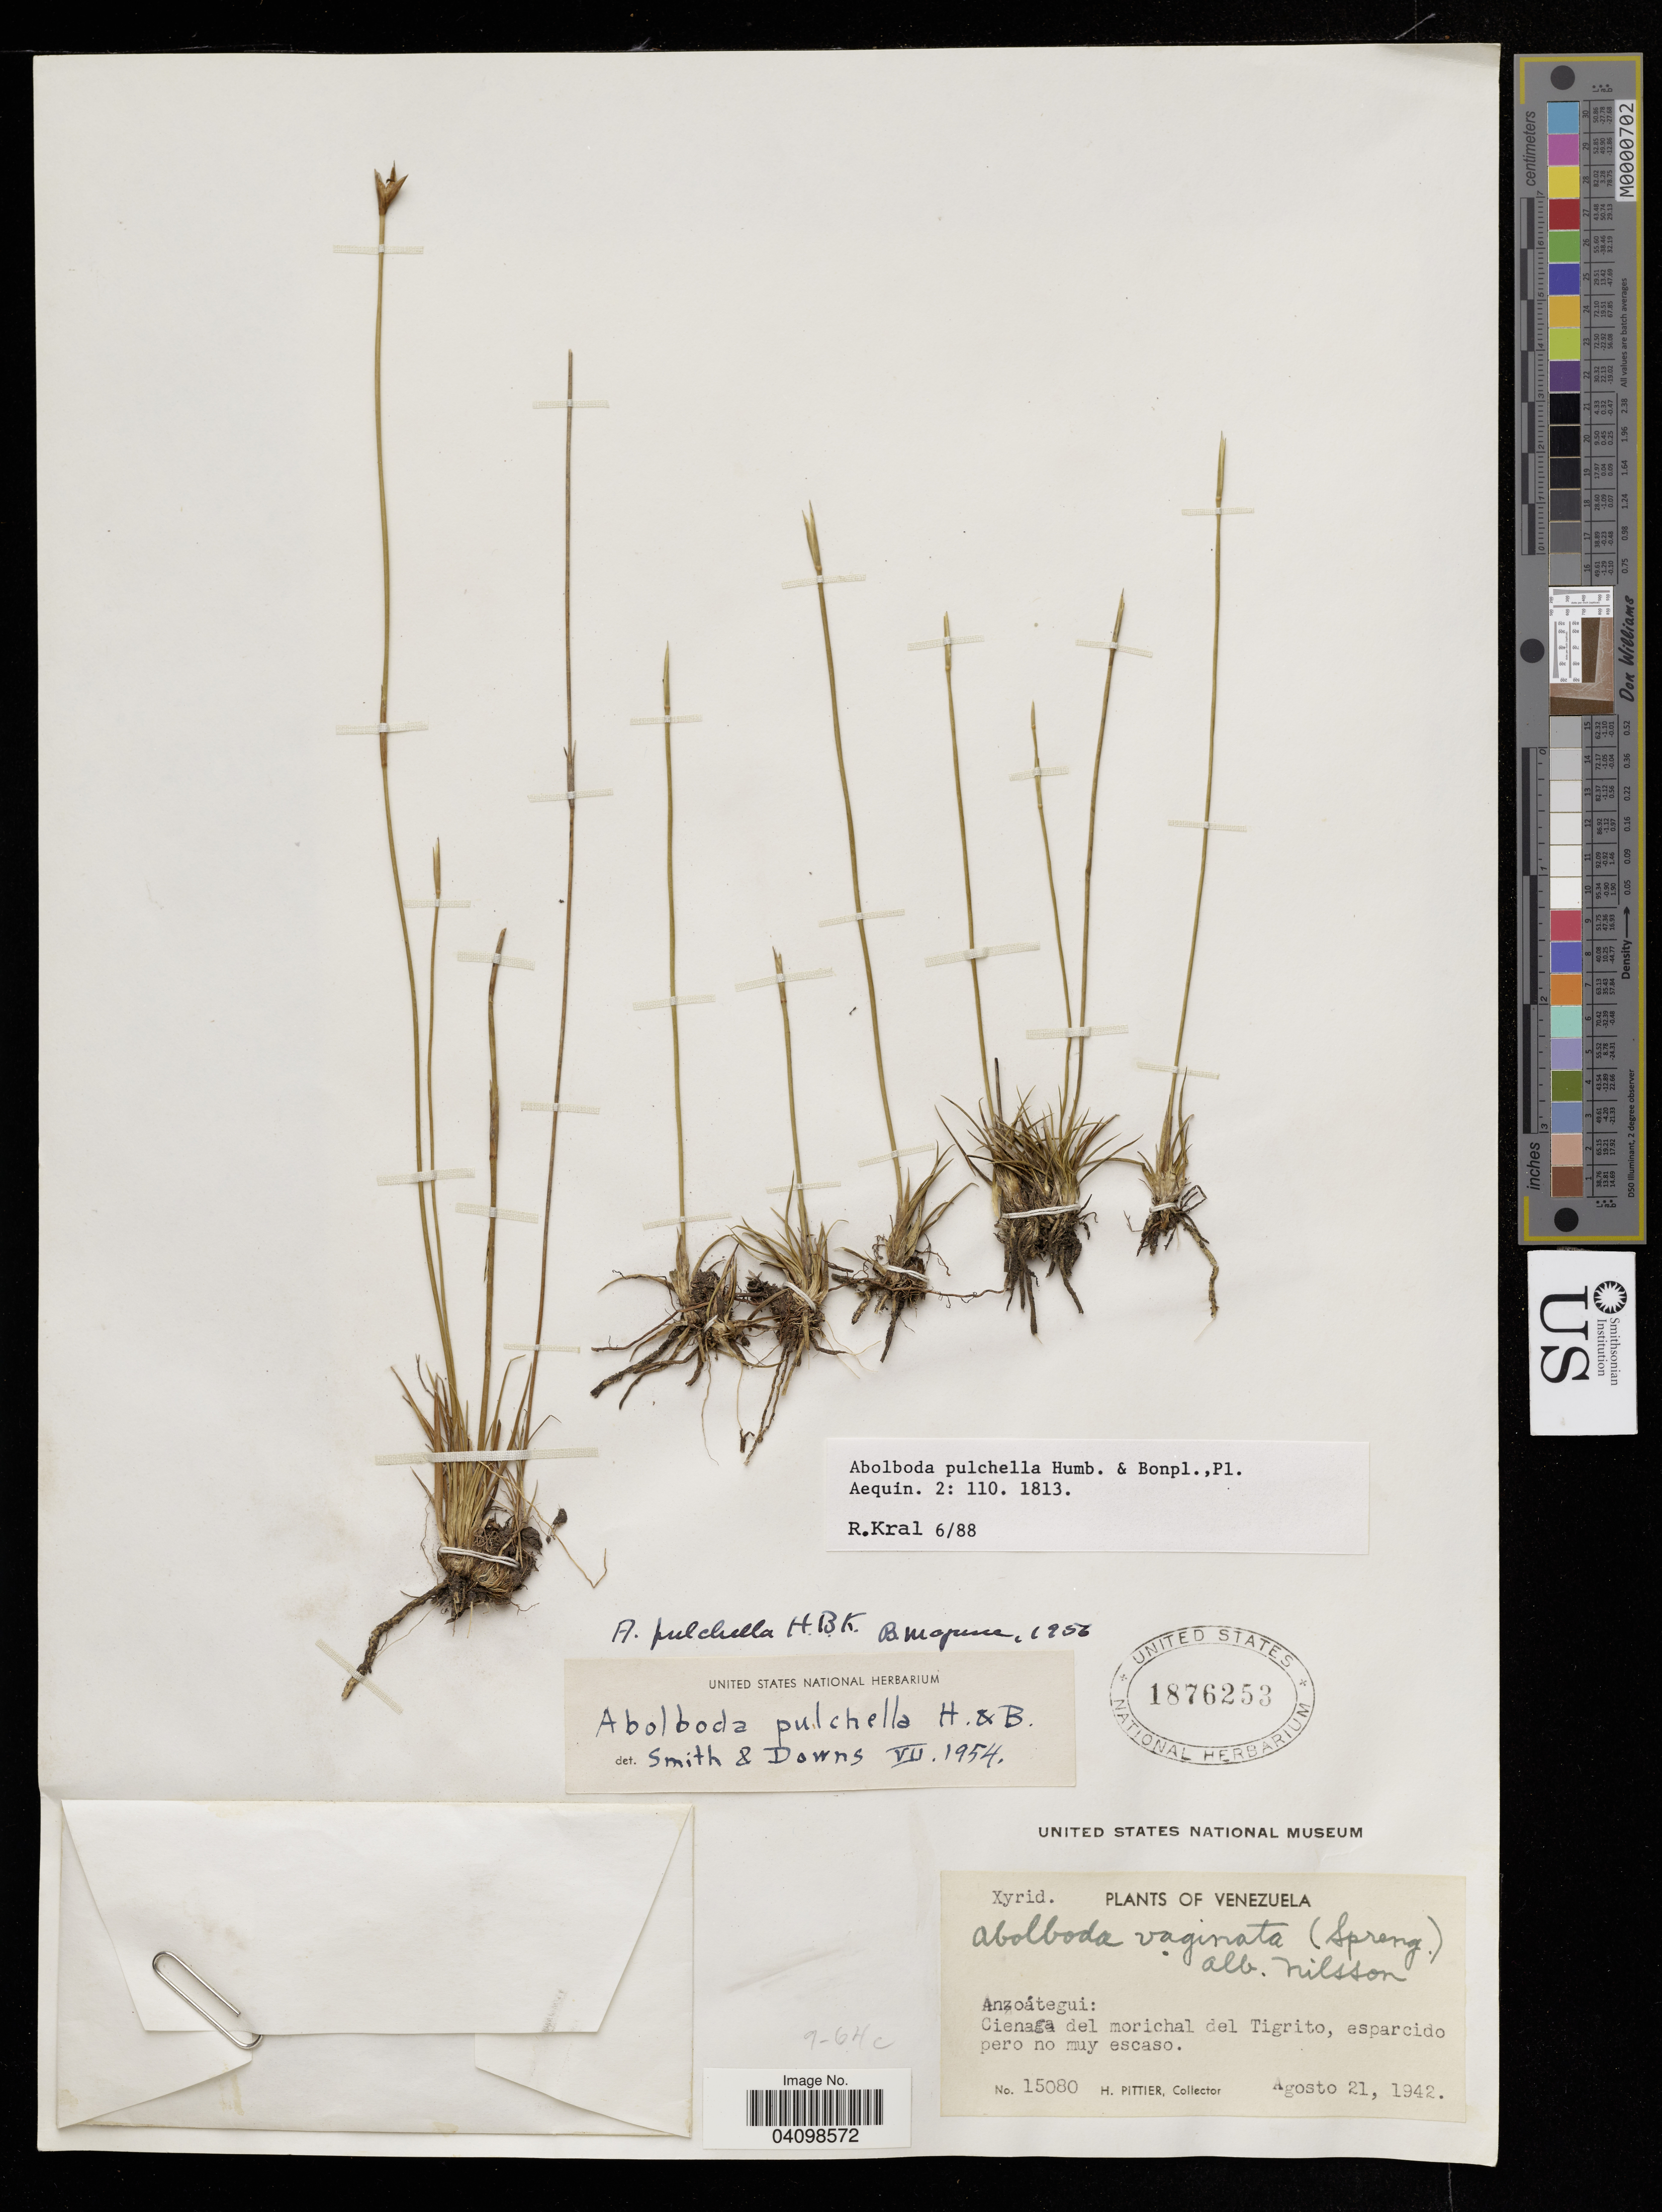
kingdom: Plantae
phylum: Tracheophyta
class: Liliopsida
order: Poales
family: Xyridaceae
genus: Abolboda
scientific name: Abolboda pulchella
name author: Bonpl.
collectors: H. Pittier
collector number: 15080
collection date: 1942-08-21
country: Venezuela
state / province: Anzoategui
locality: Cienaga del morichal del Tigrito, esparcido pero no muy escaso.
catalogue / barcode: US 1876253